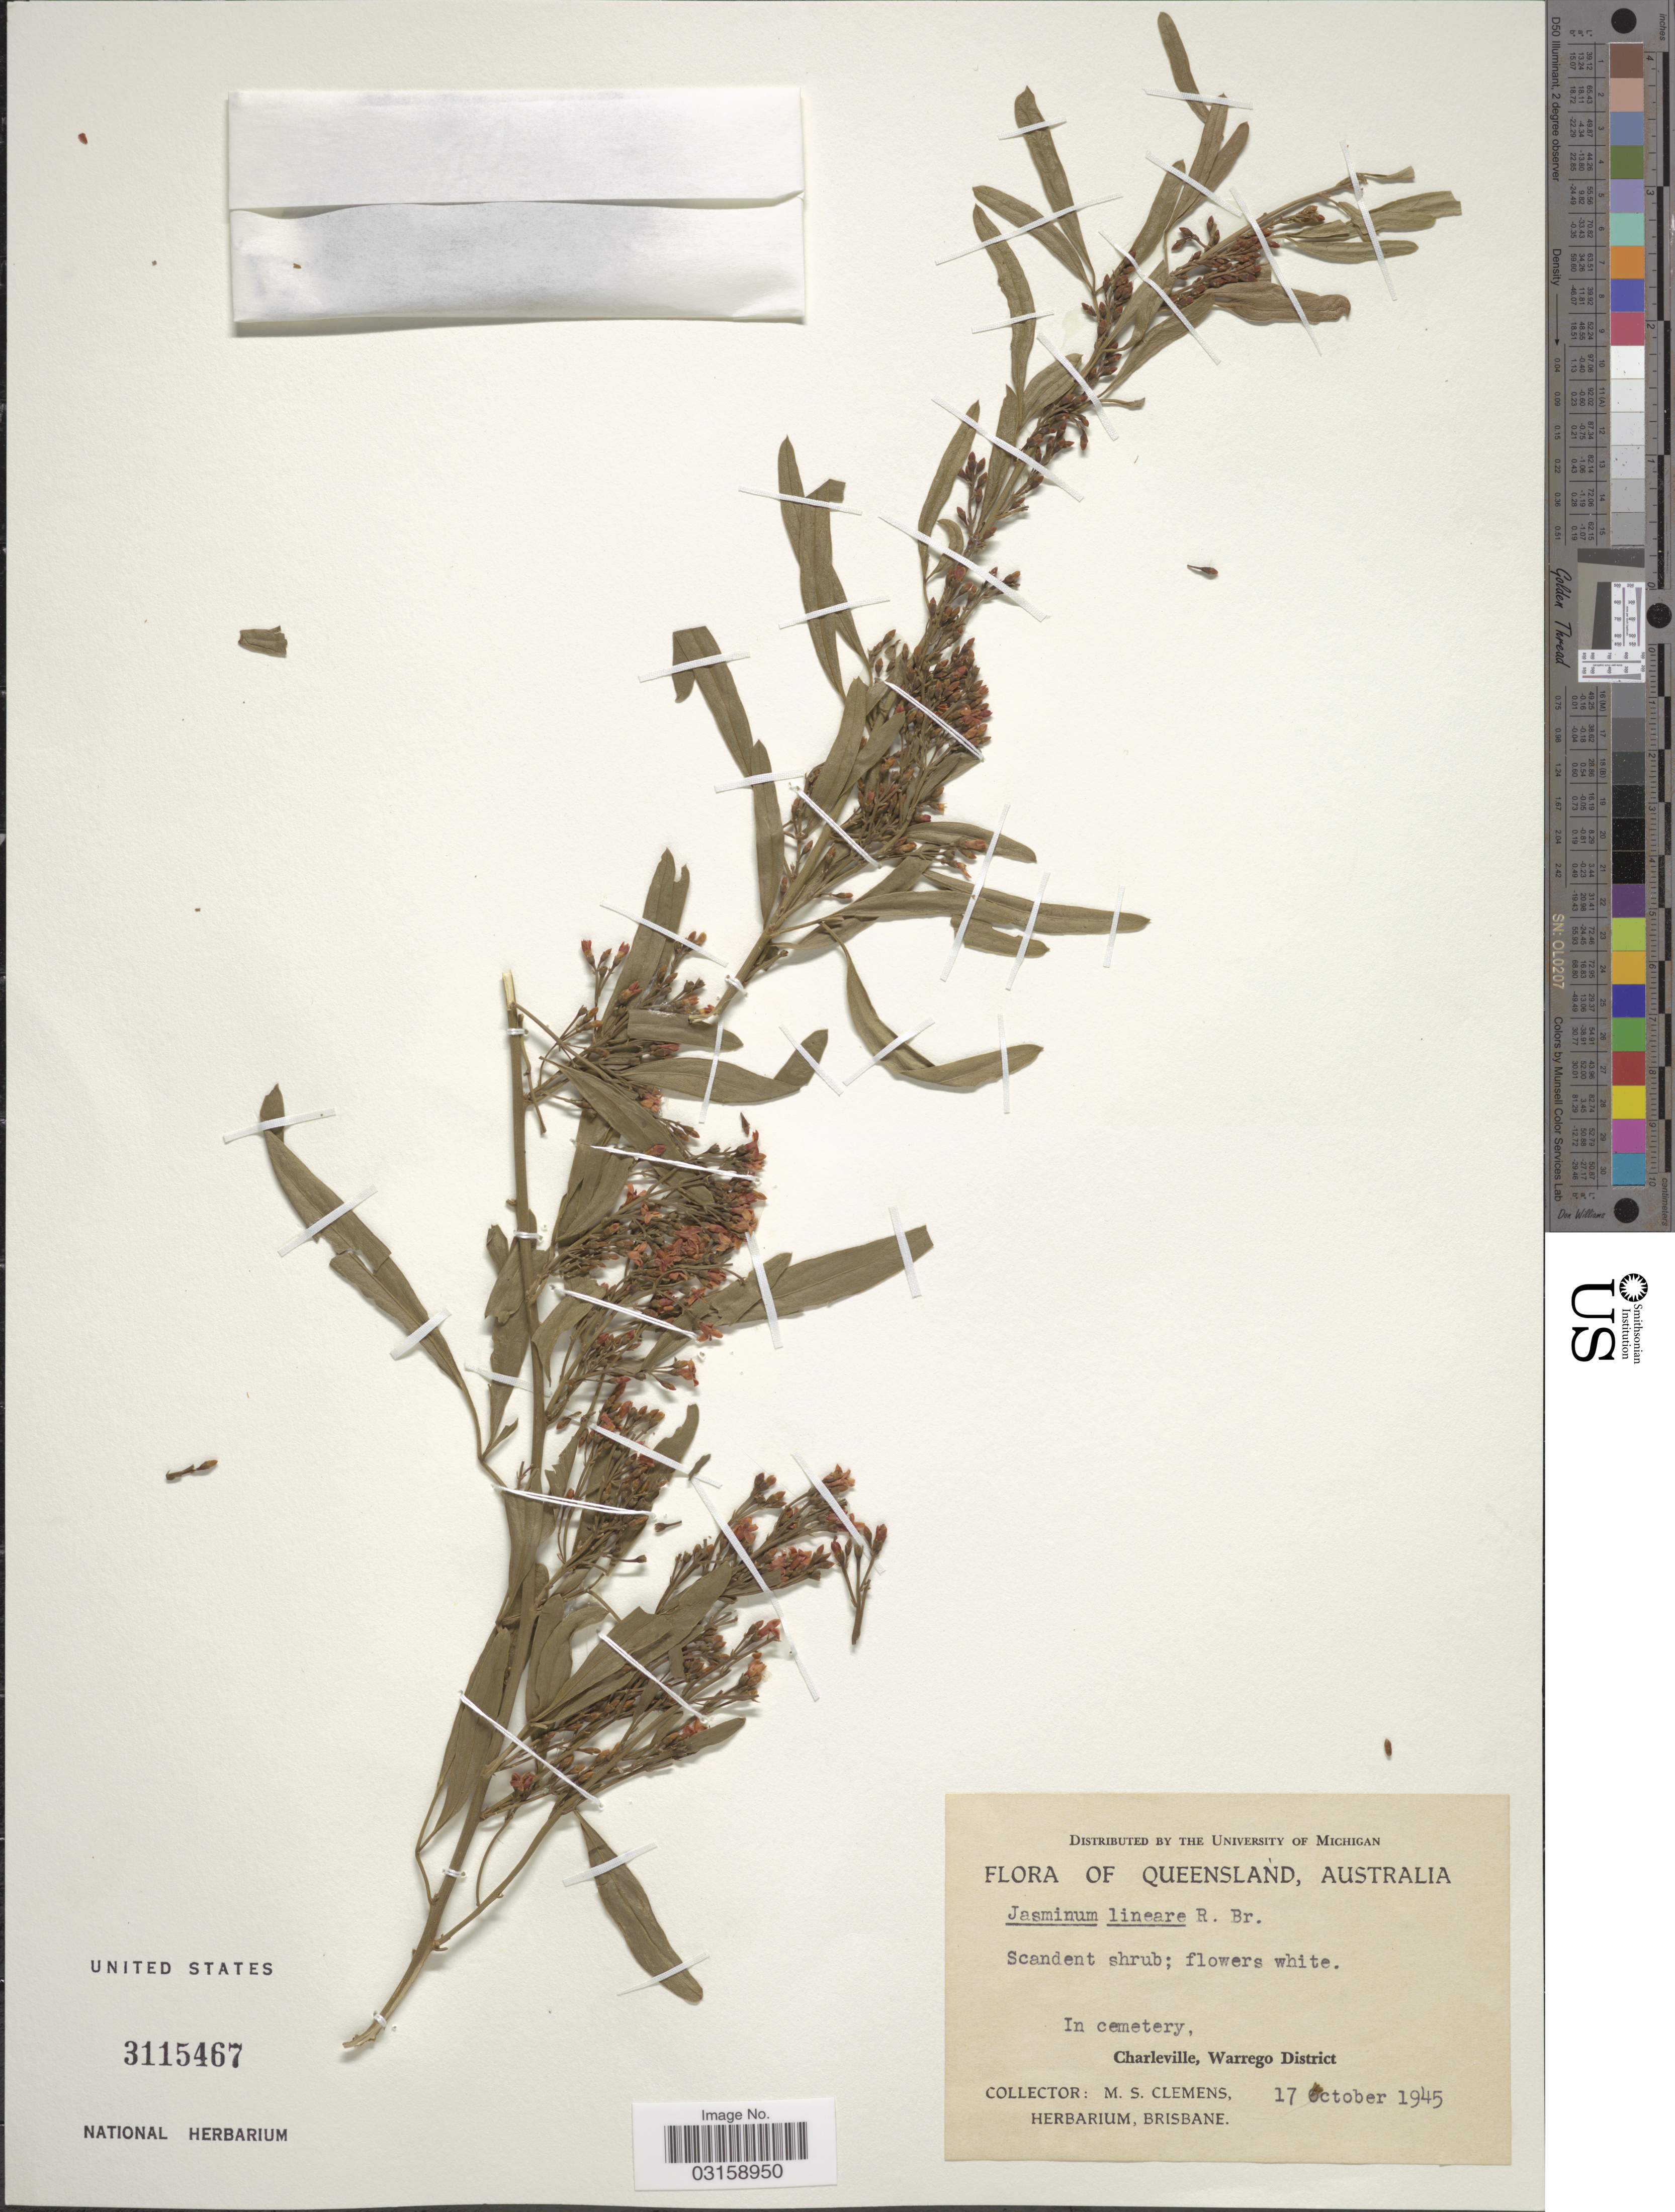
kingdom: Plantae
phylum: Tracheophyta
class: Magnoliopsida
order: Lamiales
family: Oleaceae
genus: Jasminum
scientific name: Jasminum didymum subsp. lineare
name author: (R. Br.) P.S. Green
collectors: M. S. Clemens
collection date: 1945-10-17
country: Australia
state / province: Queensland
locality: In cemetery, Charleville, Warrego District.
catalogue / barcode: US 3115467